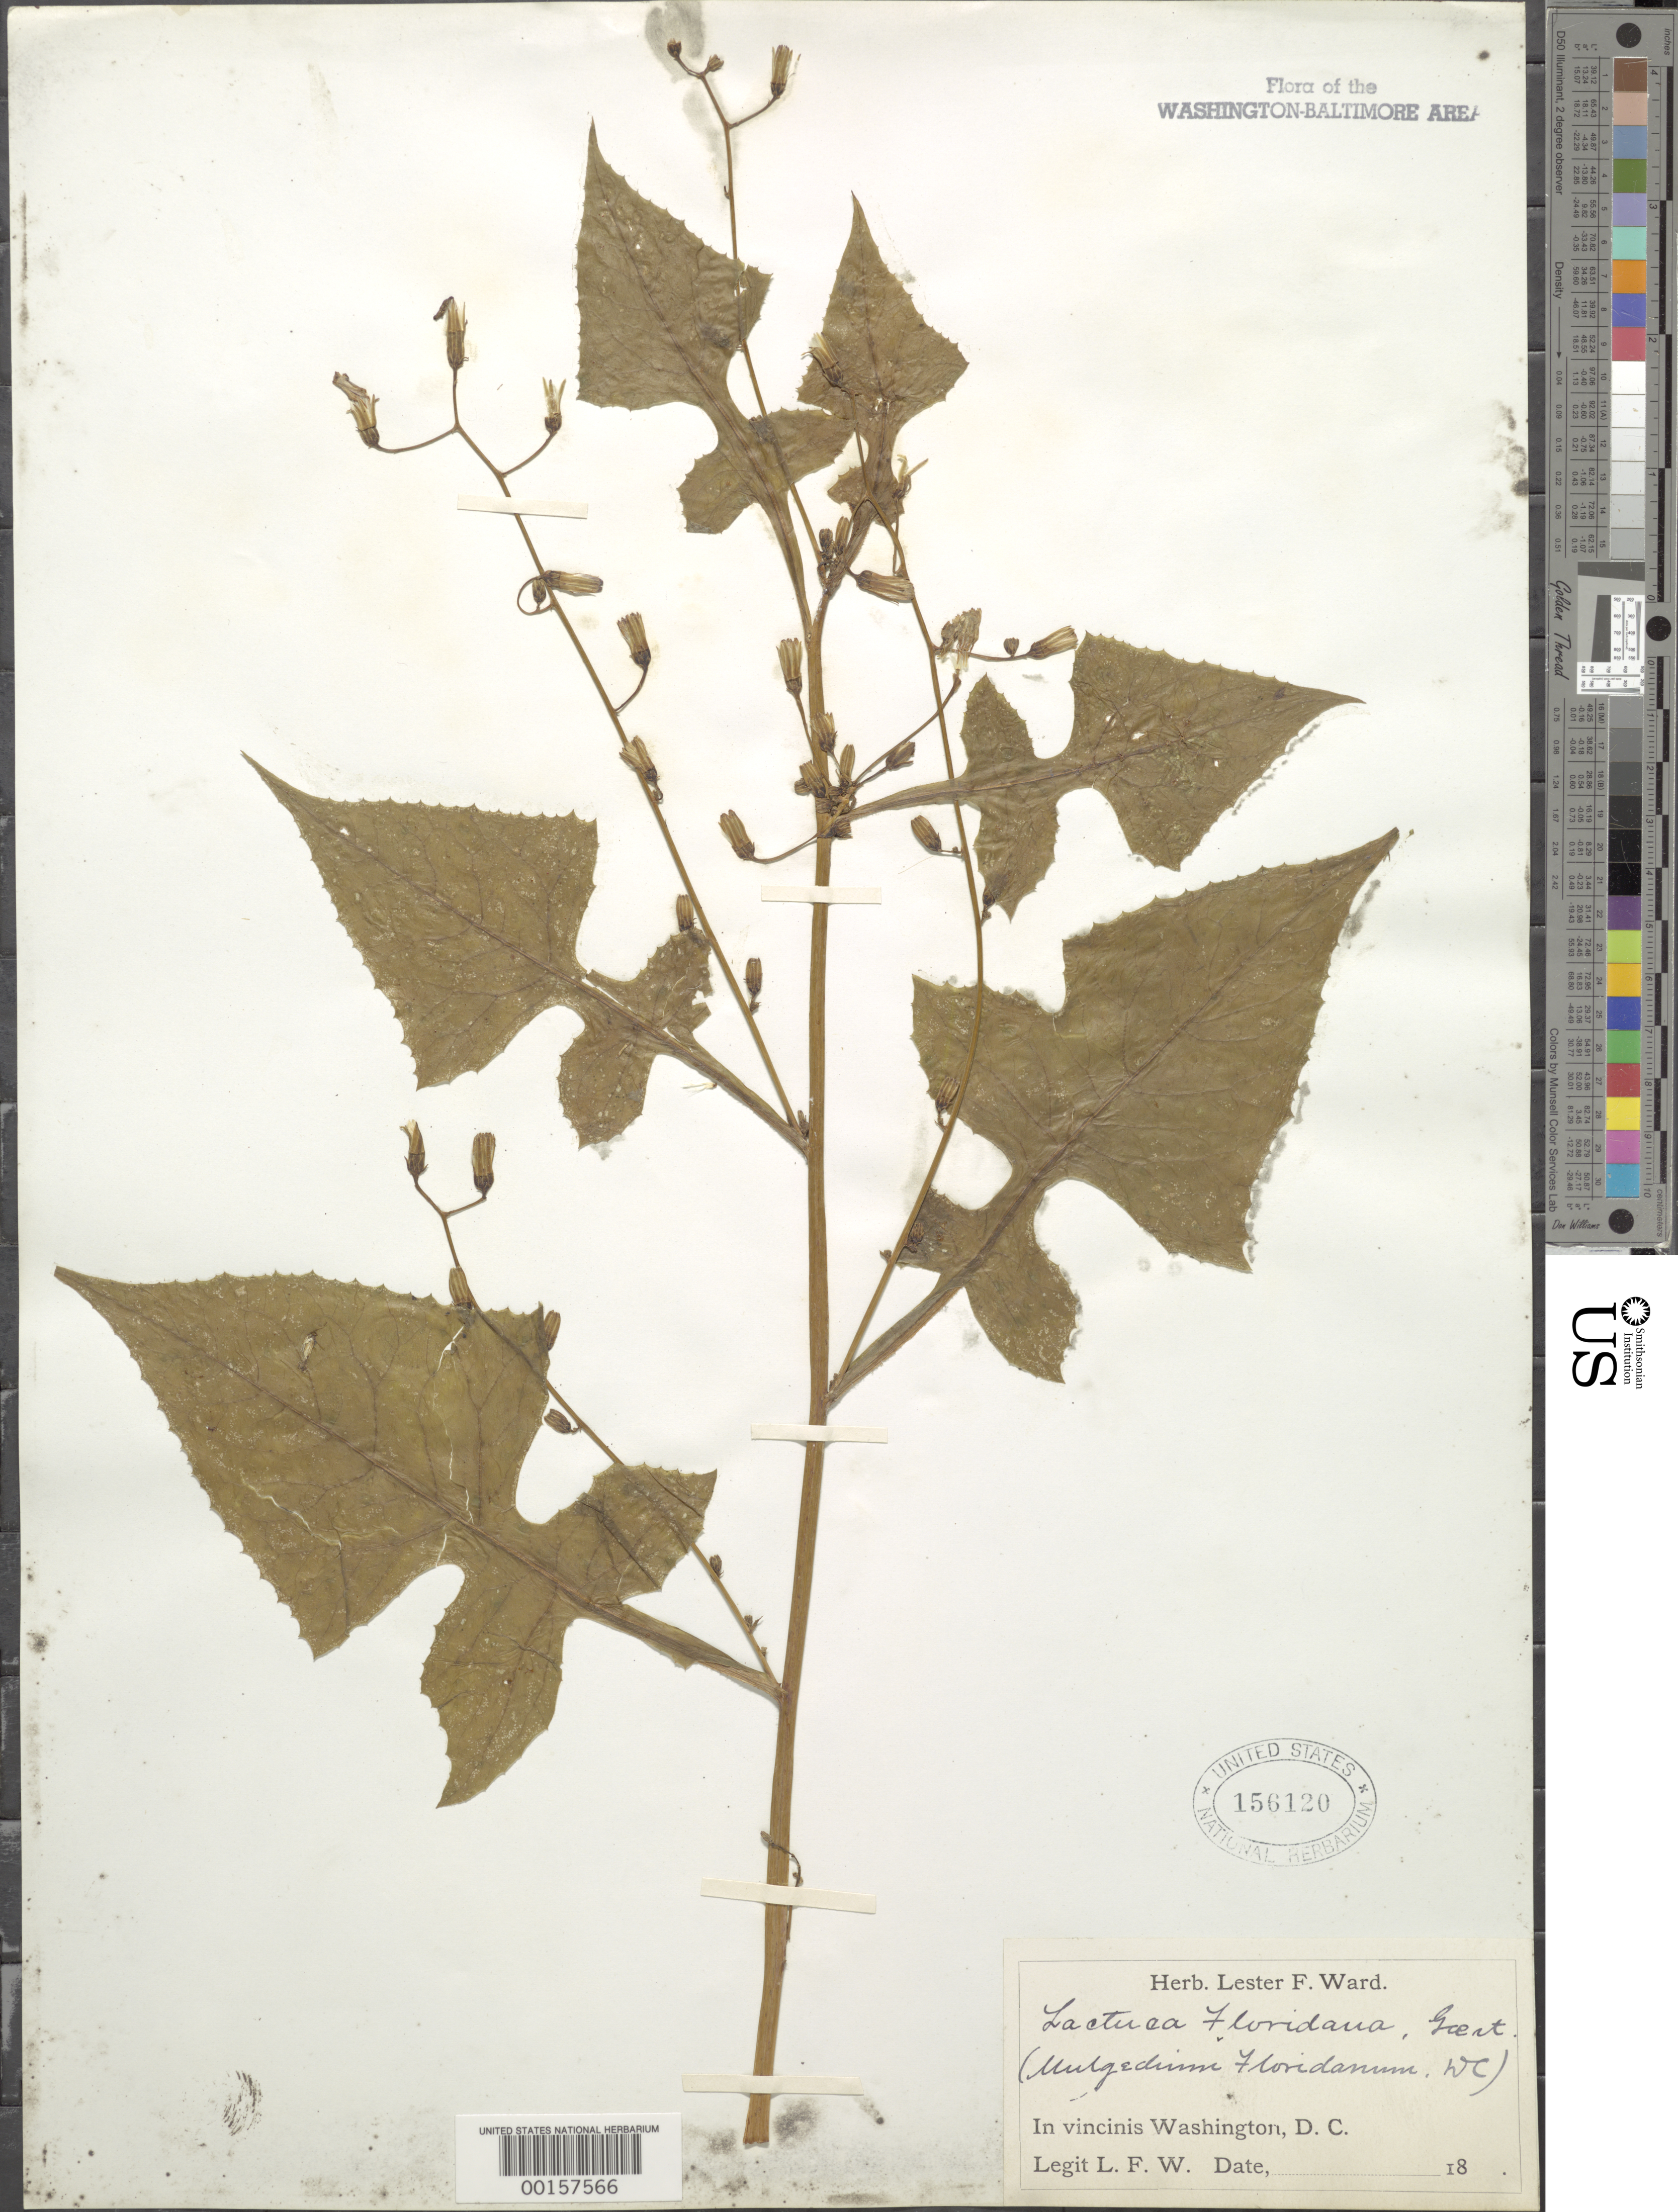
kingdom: Plantae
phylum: Tracheophyta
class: Magnoliopsida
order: Asterales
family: Asteraceae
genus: Lactuca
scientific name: Lactuca floridana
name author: (L.) Gaertn.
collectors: L. F. Ward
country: United States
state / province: District of Columbia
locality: DC vicinity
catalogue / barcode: US 156120